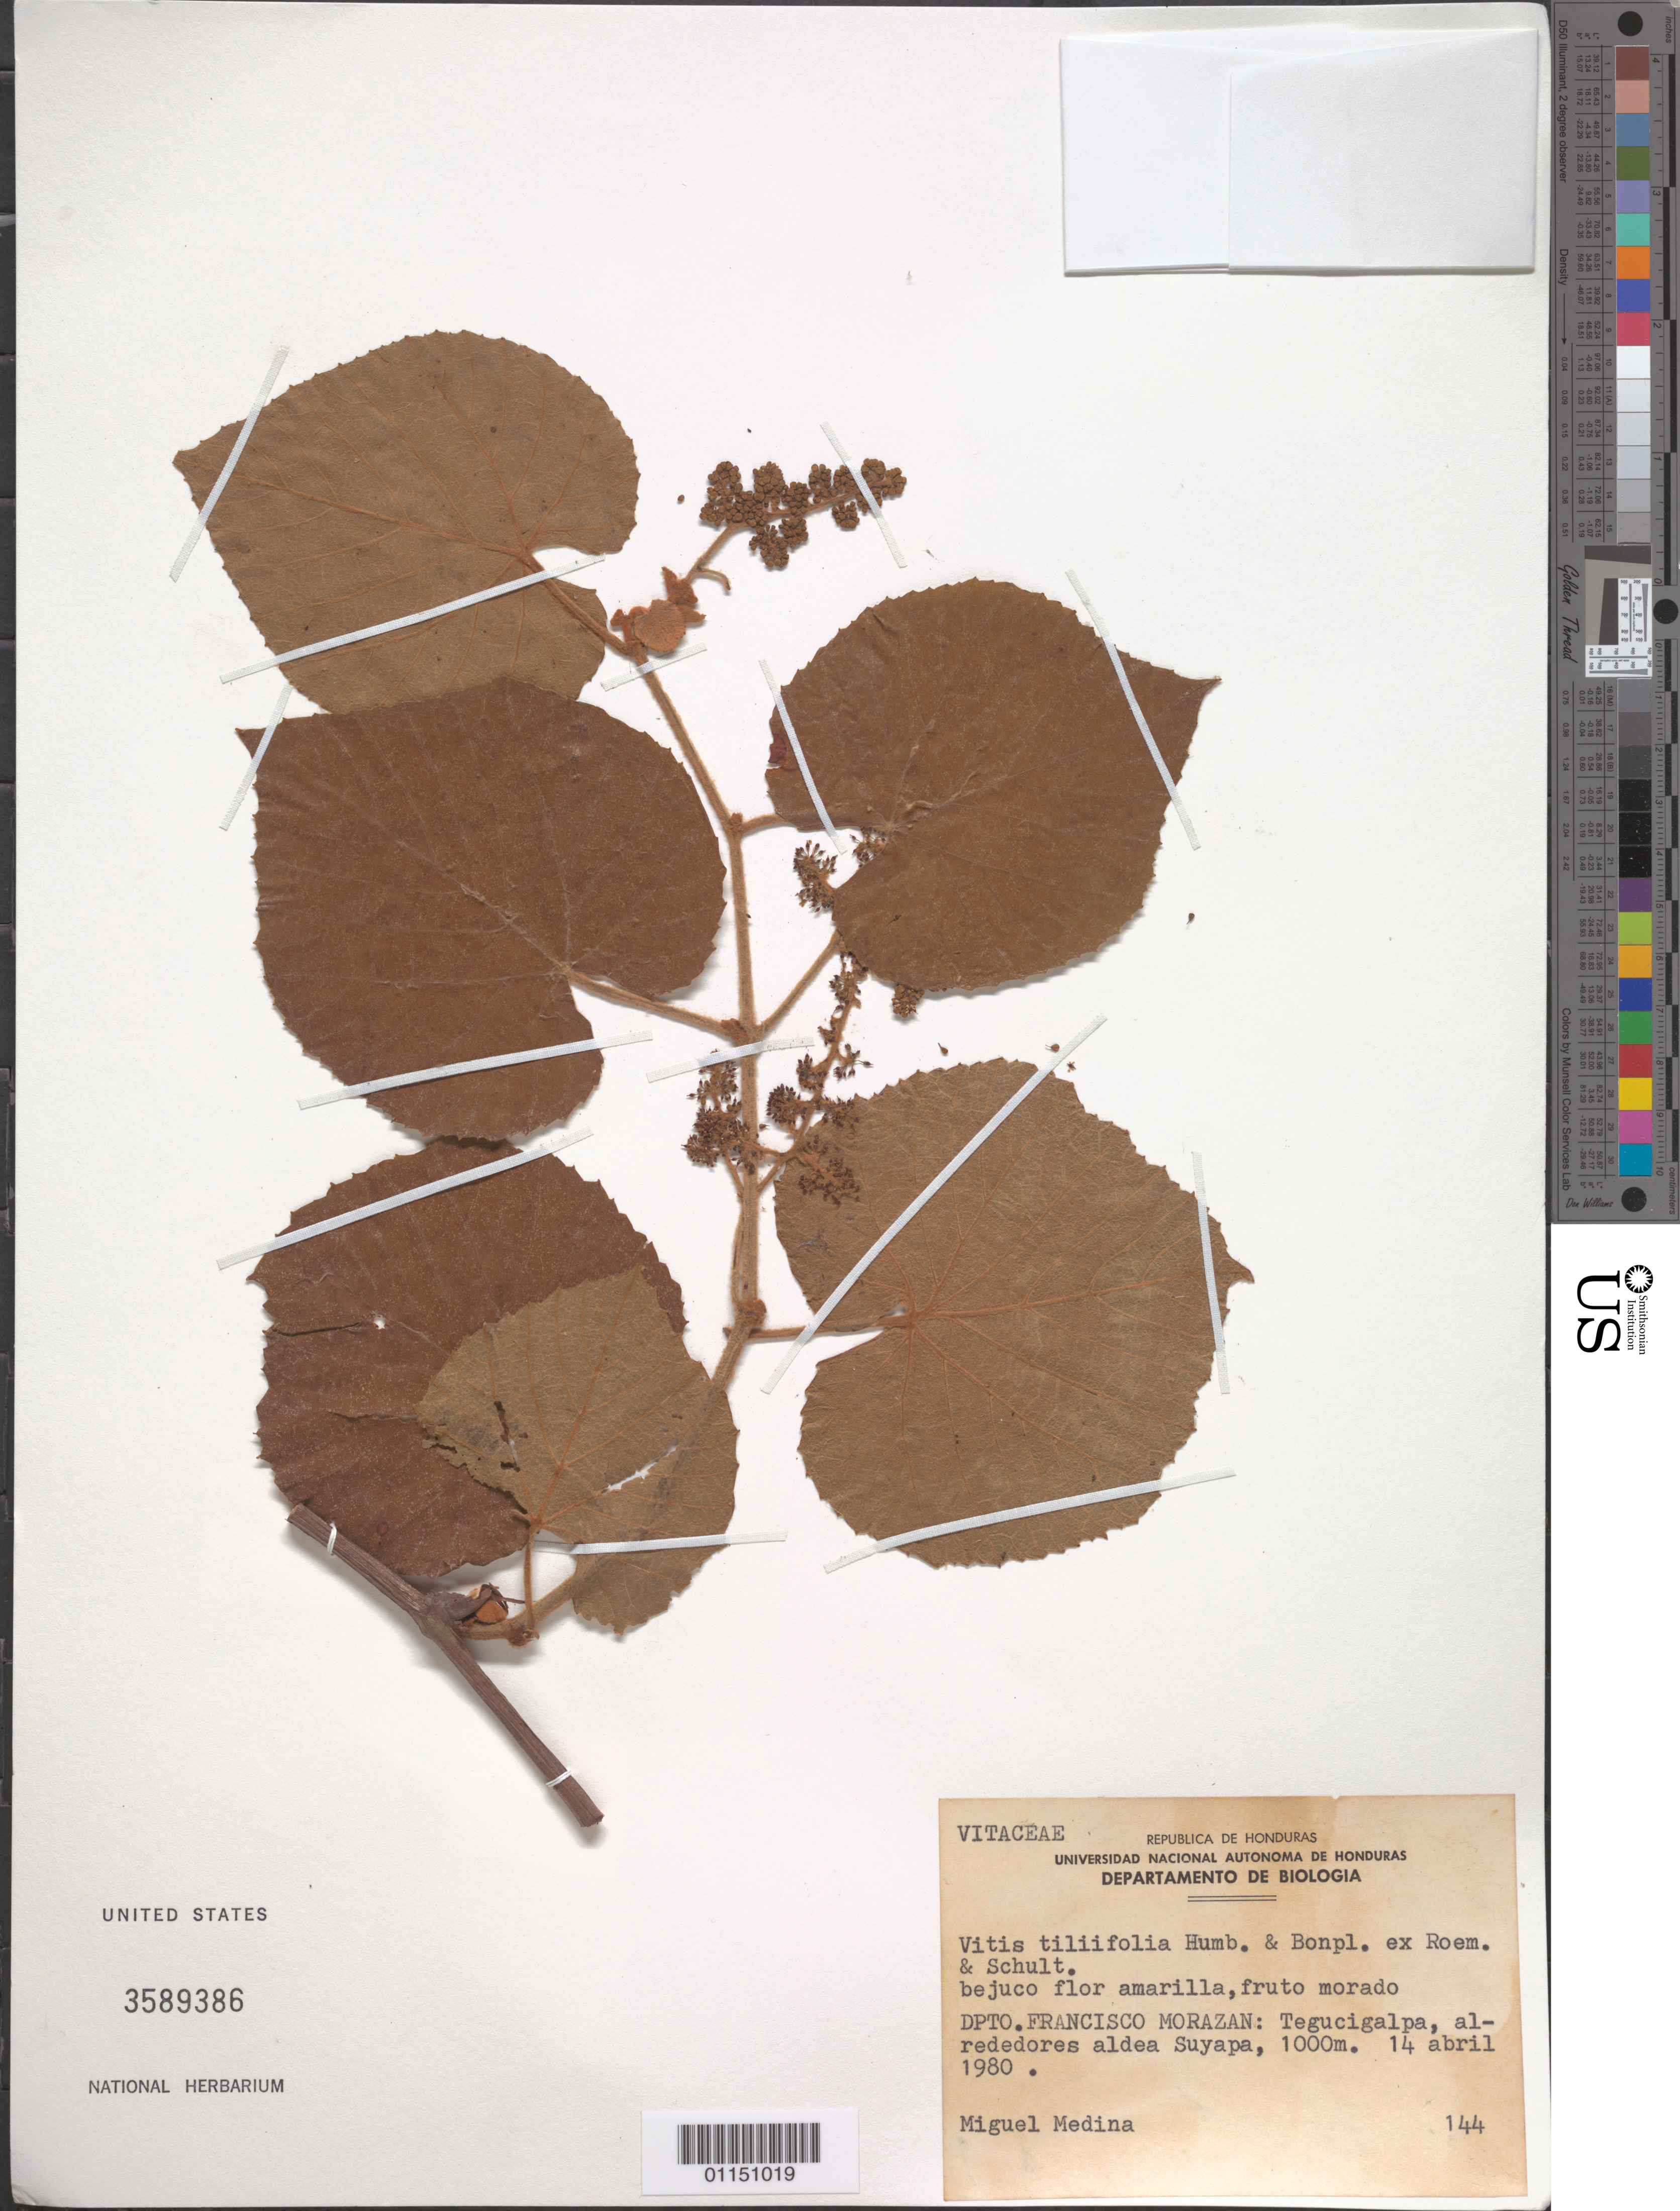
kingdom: Plantae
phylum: Tracheophyta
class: Magnoliopsida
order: Vitales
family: Vitaceae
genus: Vitis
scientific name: Vitis tiliaefolia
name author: Willd.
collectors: M. Medina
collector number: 144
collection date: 1980-04-14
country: Honduras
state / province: Fco. Morazán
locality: Tegucigalpa, alrededores aldes Suyapa.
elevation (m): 1000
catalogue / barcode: US 3589386